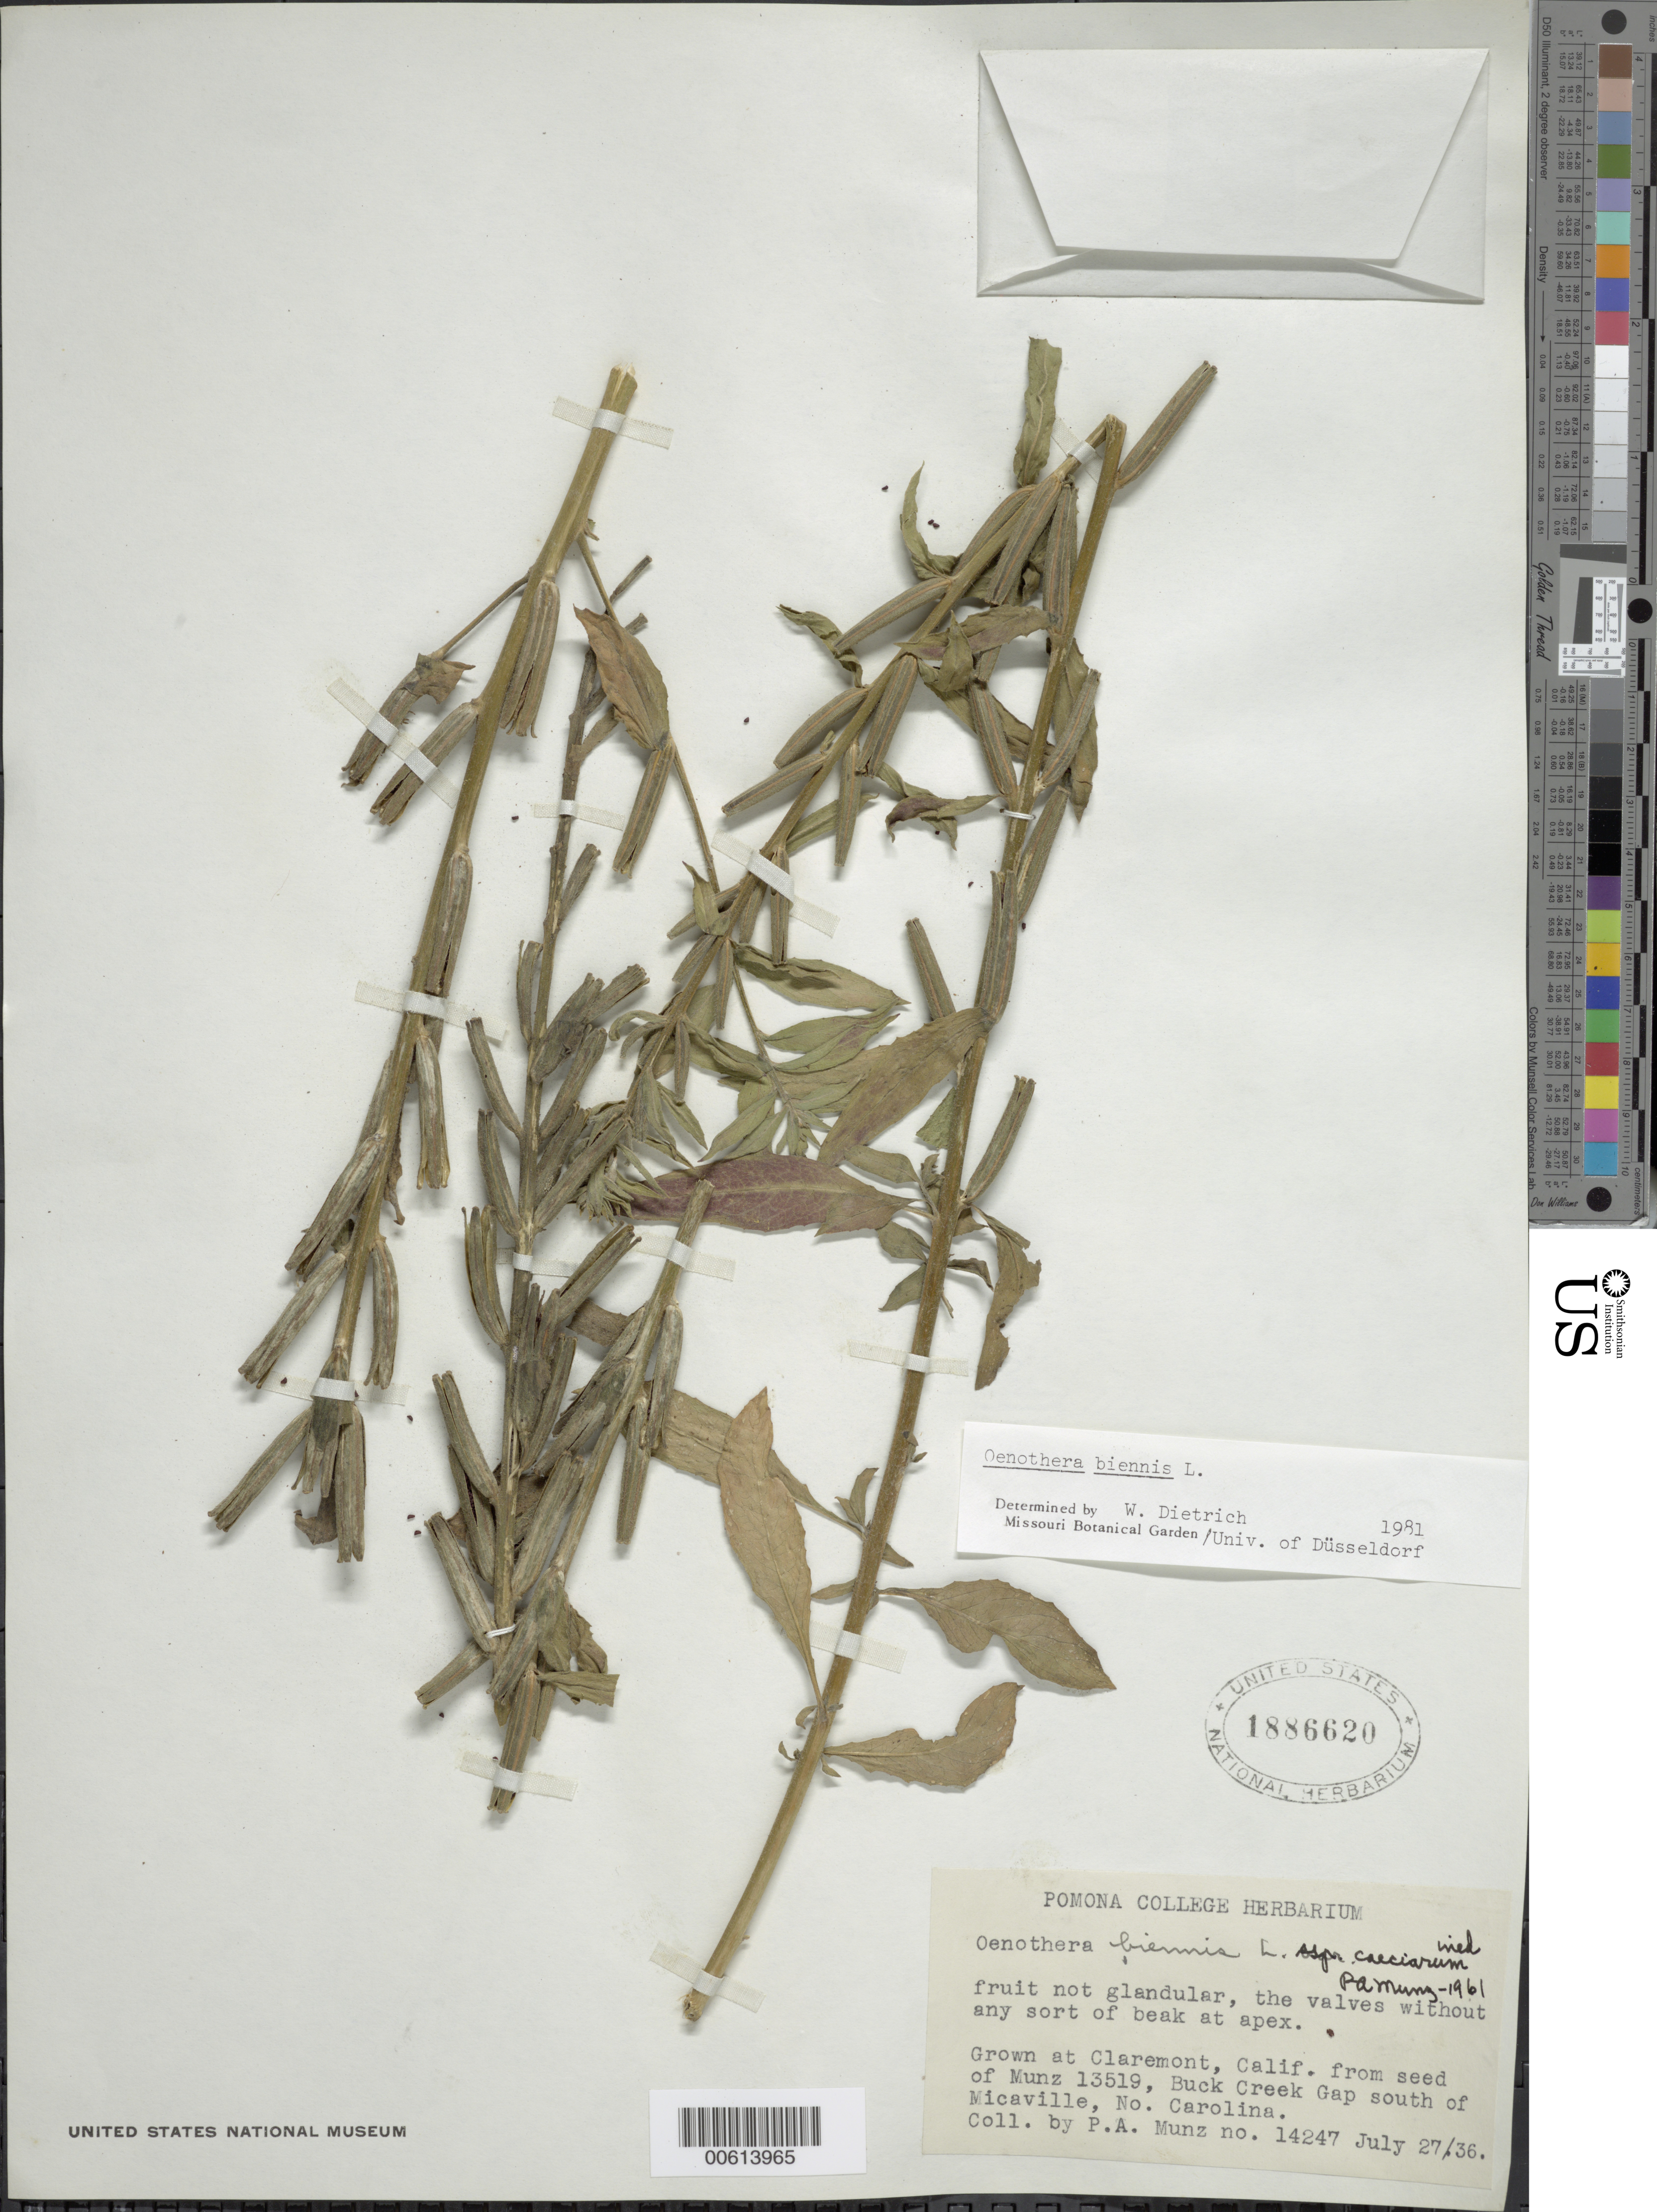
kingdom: Plantae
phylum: Tracheophyta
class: Magnoliopsida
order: Myrtales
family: Onagraceae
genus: Oenothera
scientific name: Oenothera biennis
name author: L.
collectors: P. A. Munz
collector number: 14247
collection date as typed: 27 Jul 1936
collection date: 1936-07-27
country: United States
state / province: California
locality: Claremont, Pomona College Herbarium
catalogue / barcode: US 1886620